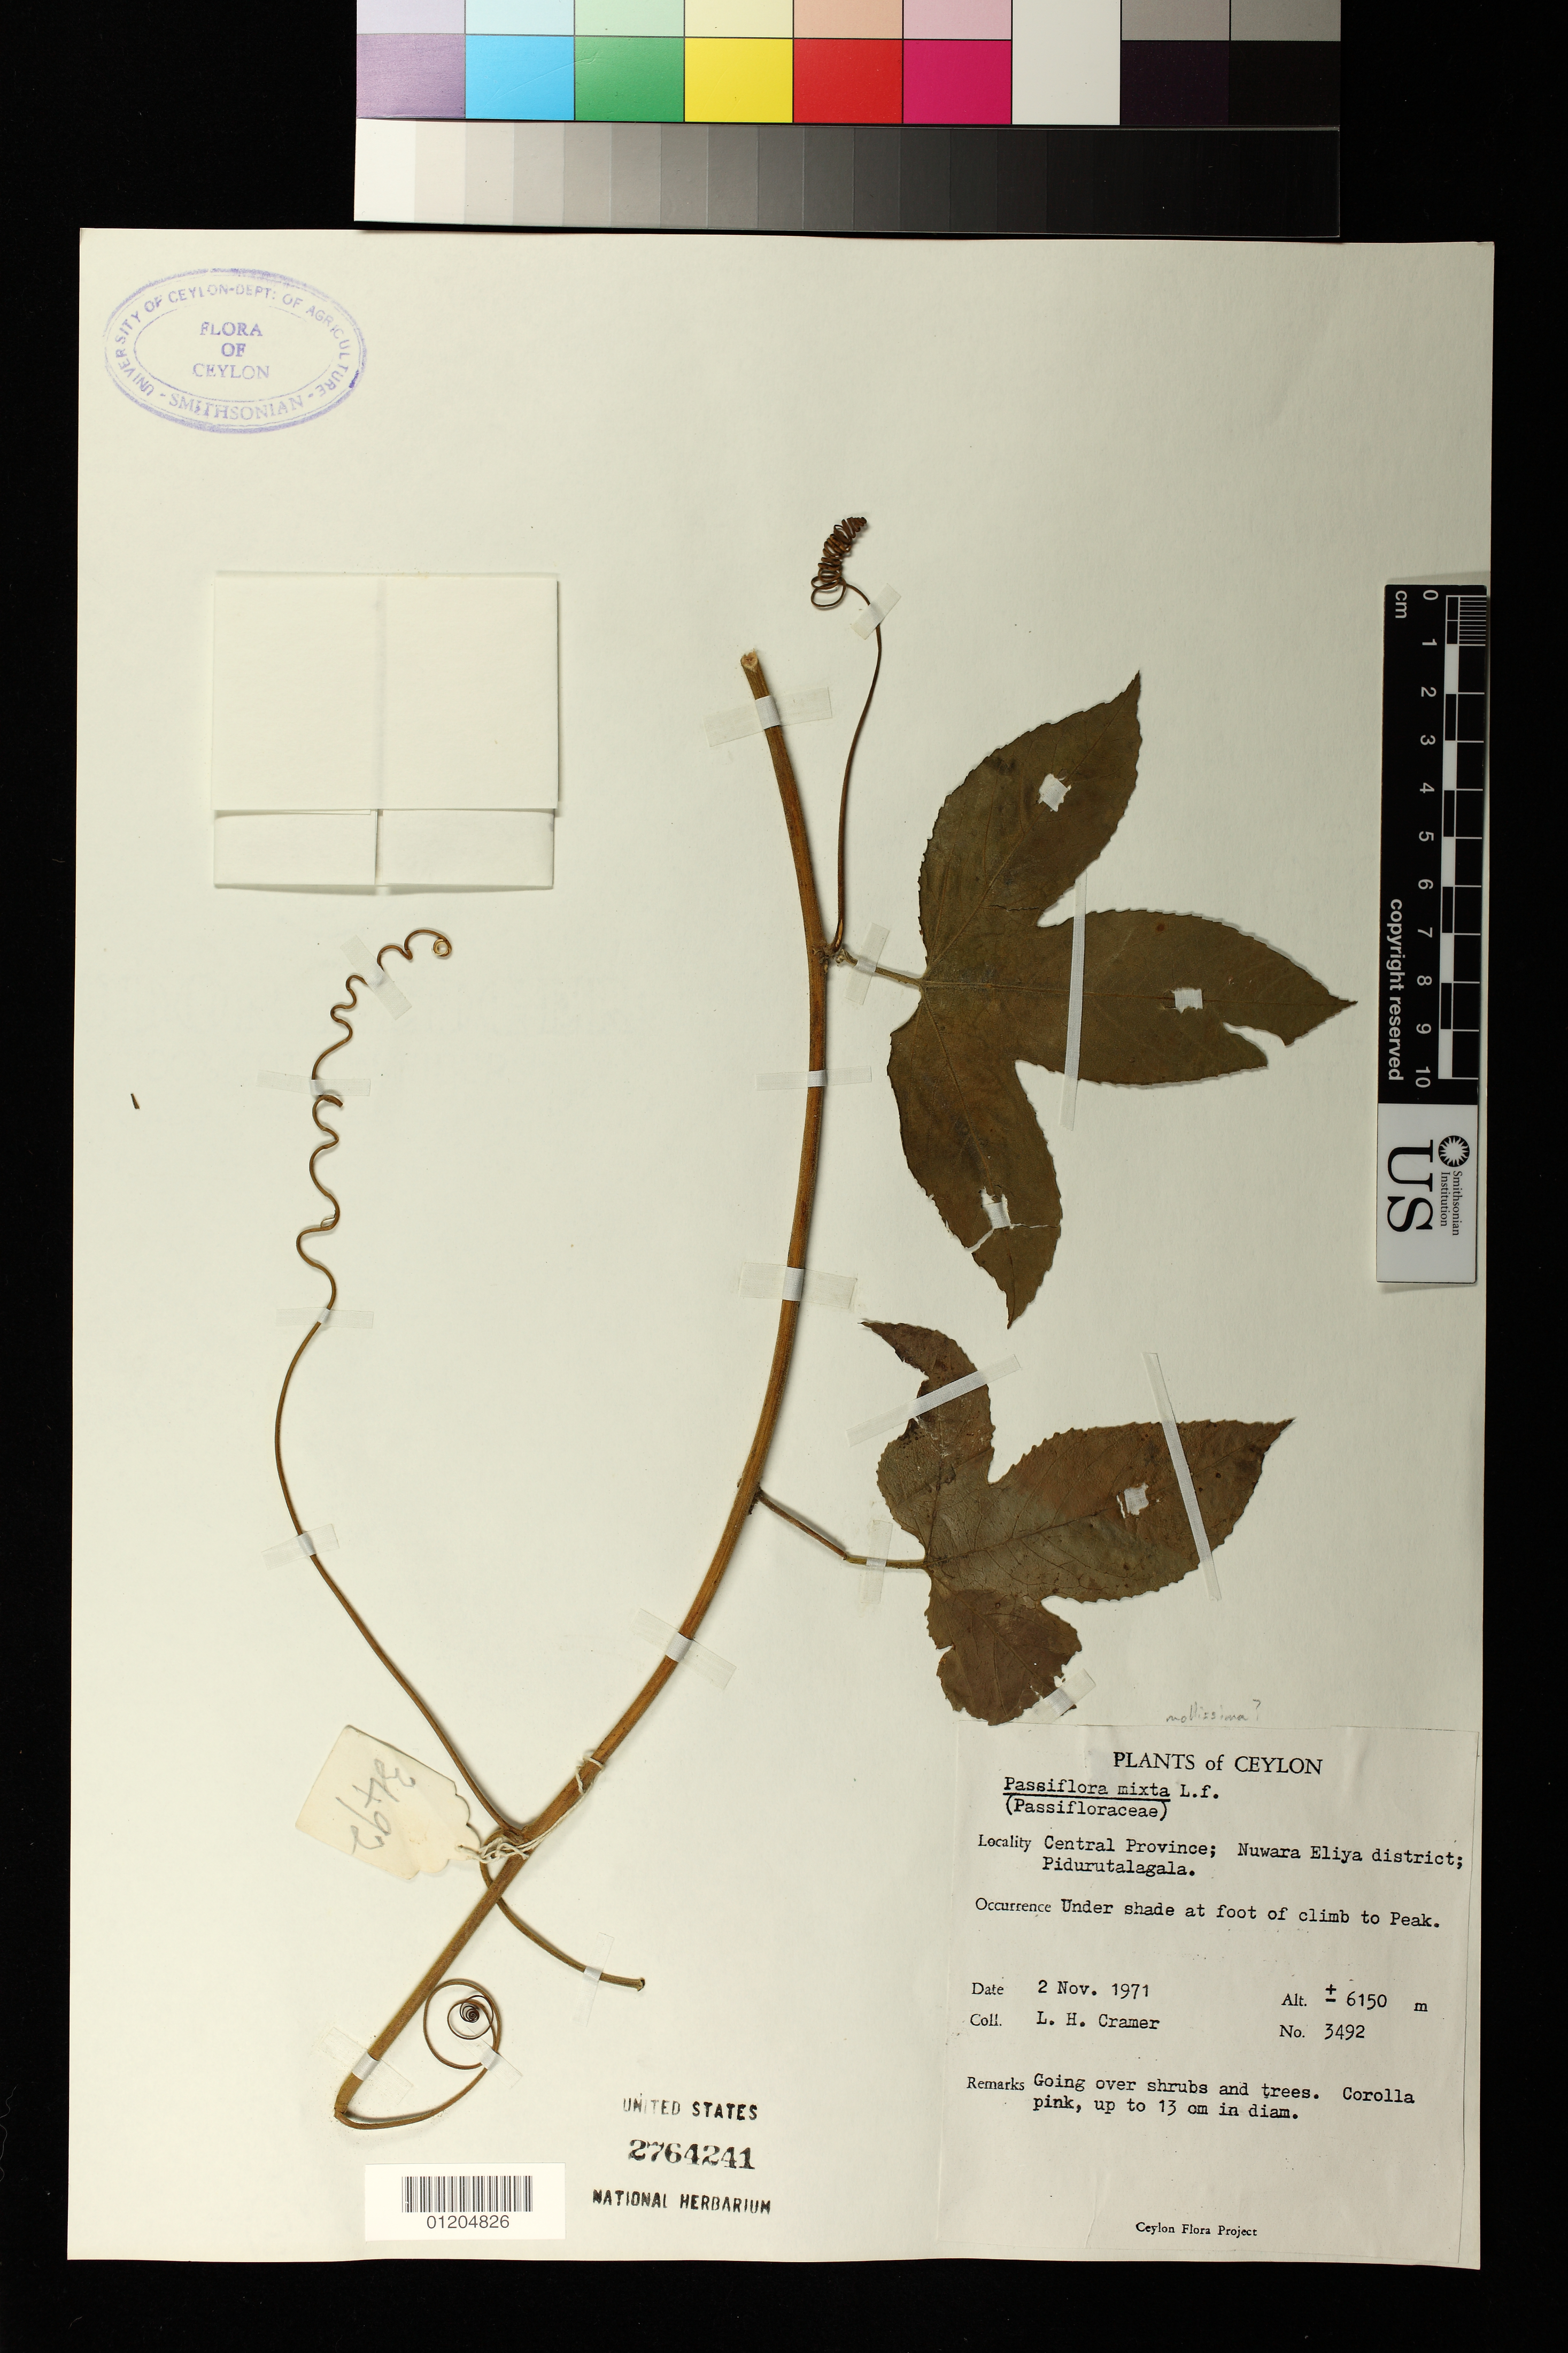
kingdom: Plantae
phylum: Tracheophyta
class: Magnoliopsida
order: Malpighiales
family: Passifloraceae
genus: Passiflora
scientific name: Passiflora mollissima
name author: (Kunth) L.H. Bailey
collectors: L. H. Cramer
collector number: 3492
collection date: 1971-11-02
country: Sri Lanka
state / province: Central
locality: Nuwara Eliya district; Pidurutalagala.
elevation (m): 6150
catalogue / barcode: US 2764241